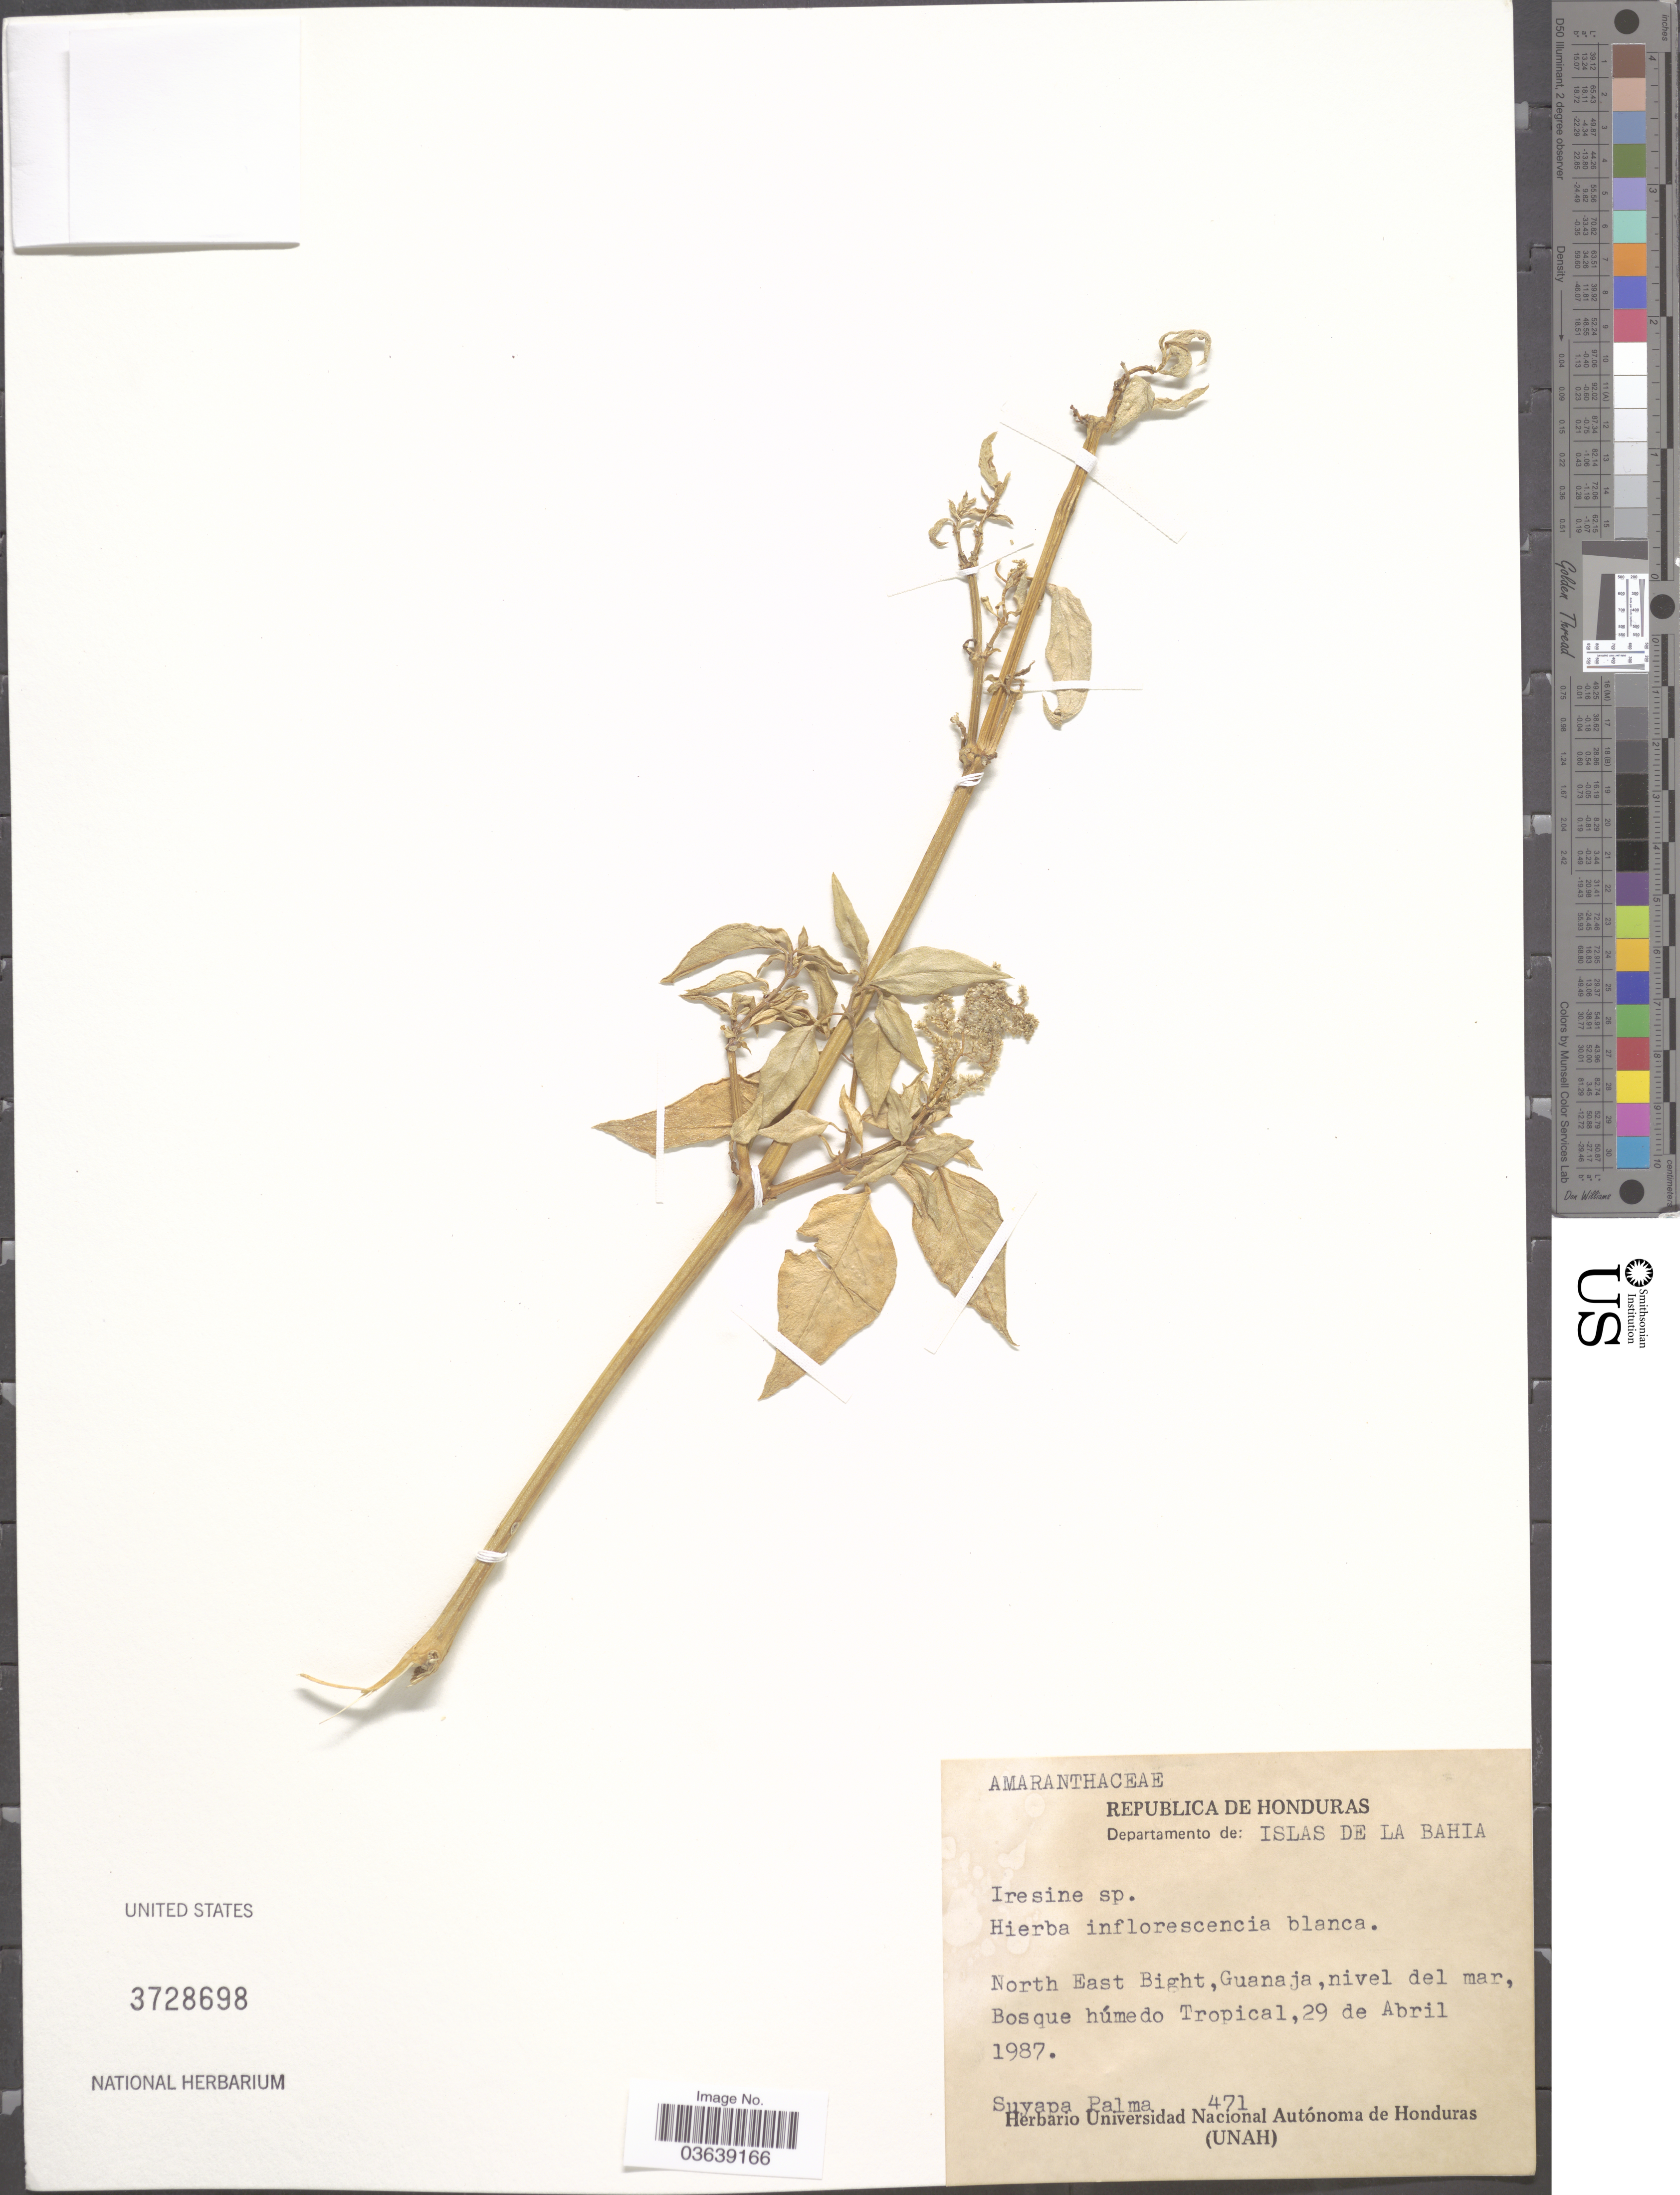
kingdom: Plantae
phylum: Tracheophyta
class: Magnoliopsida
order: Caryophyllales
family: Amaranthaceae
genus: Iresine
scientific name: Iresine sp.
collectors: S. Palma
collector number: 471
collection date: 1987-04-29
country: Honduras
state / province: Islas de la Bahía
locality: Departamento de: Islas de la Bahia. North East Bight, Guanaja.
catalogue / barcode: US 3728698